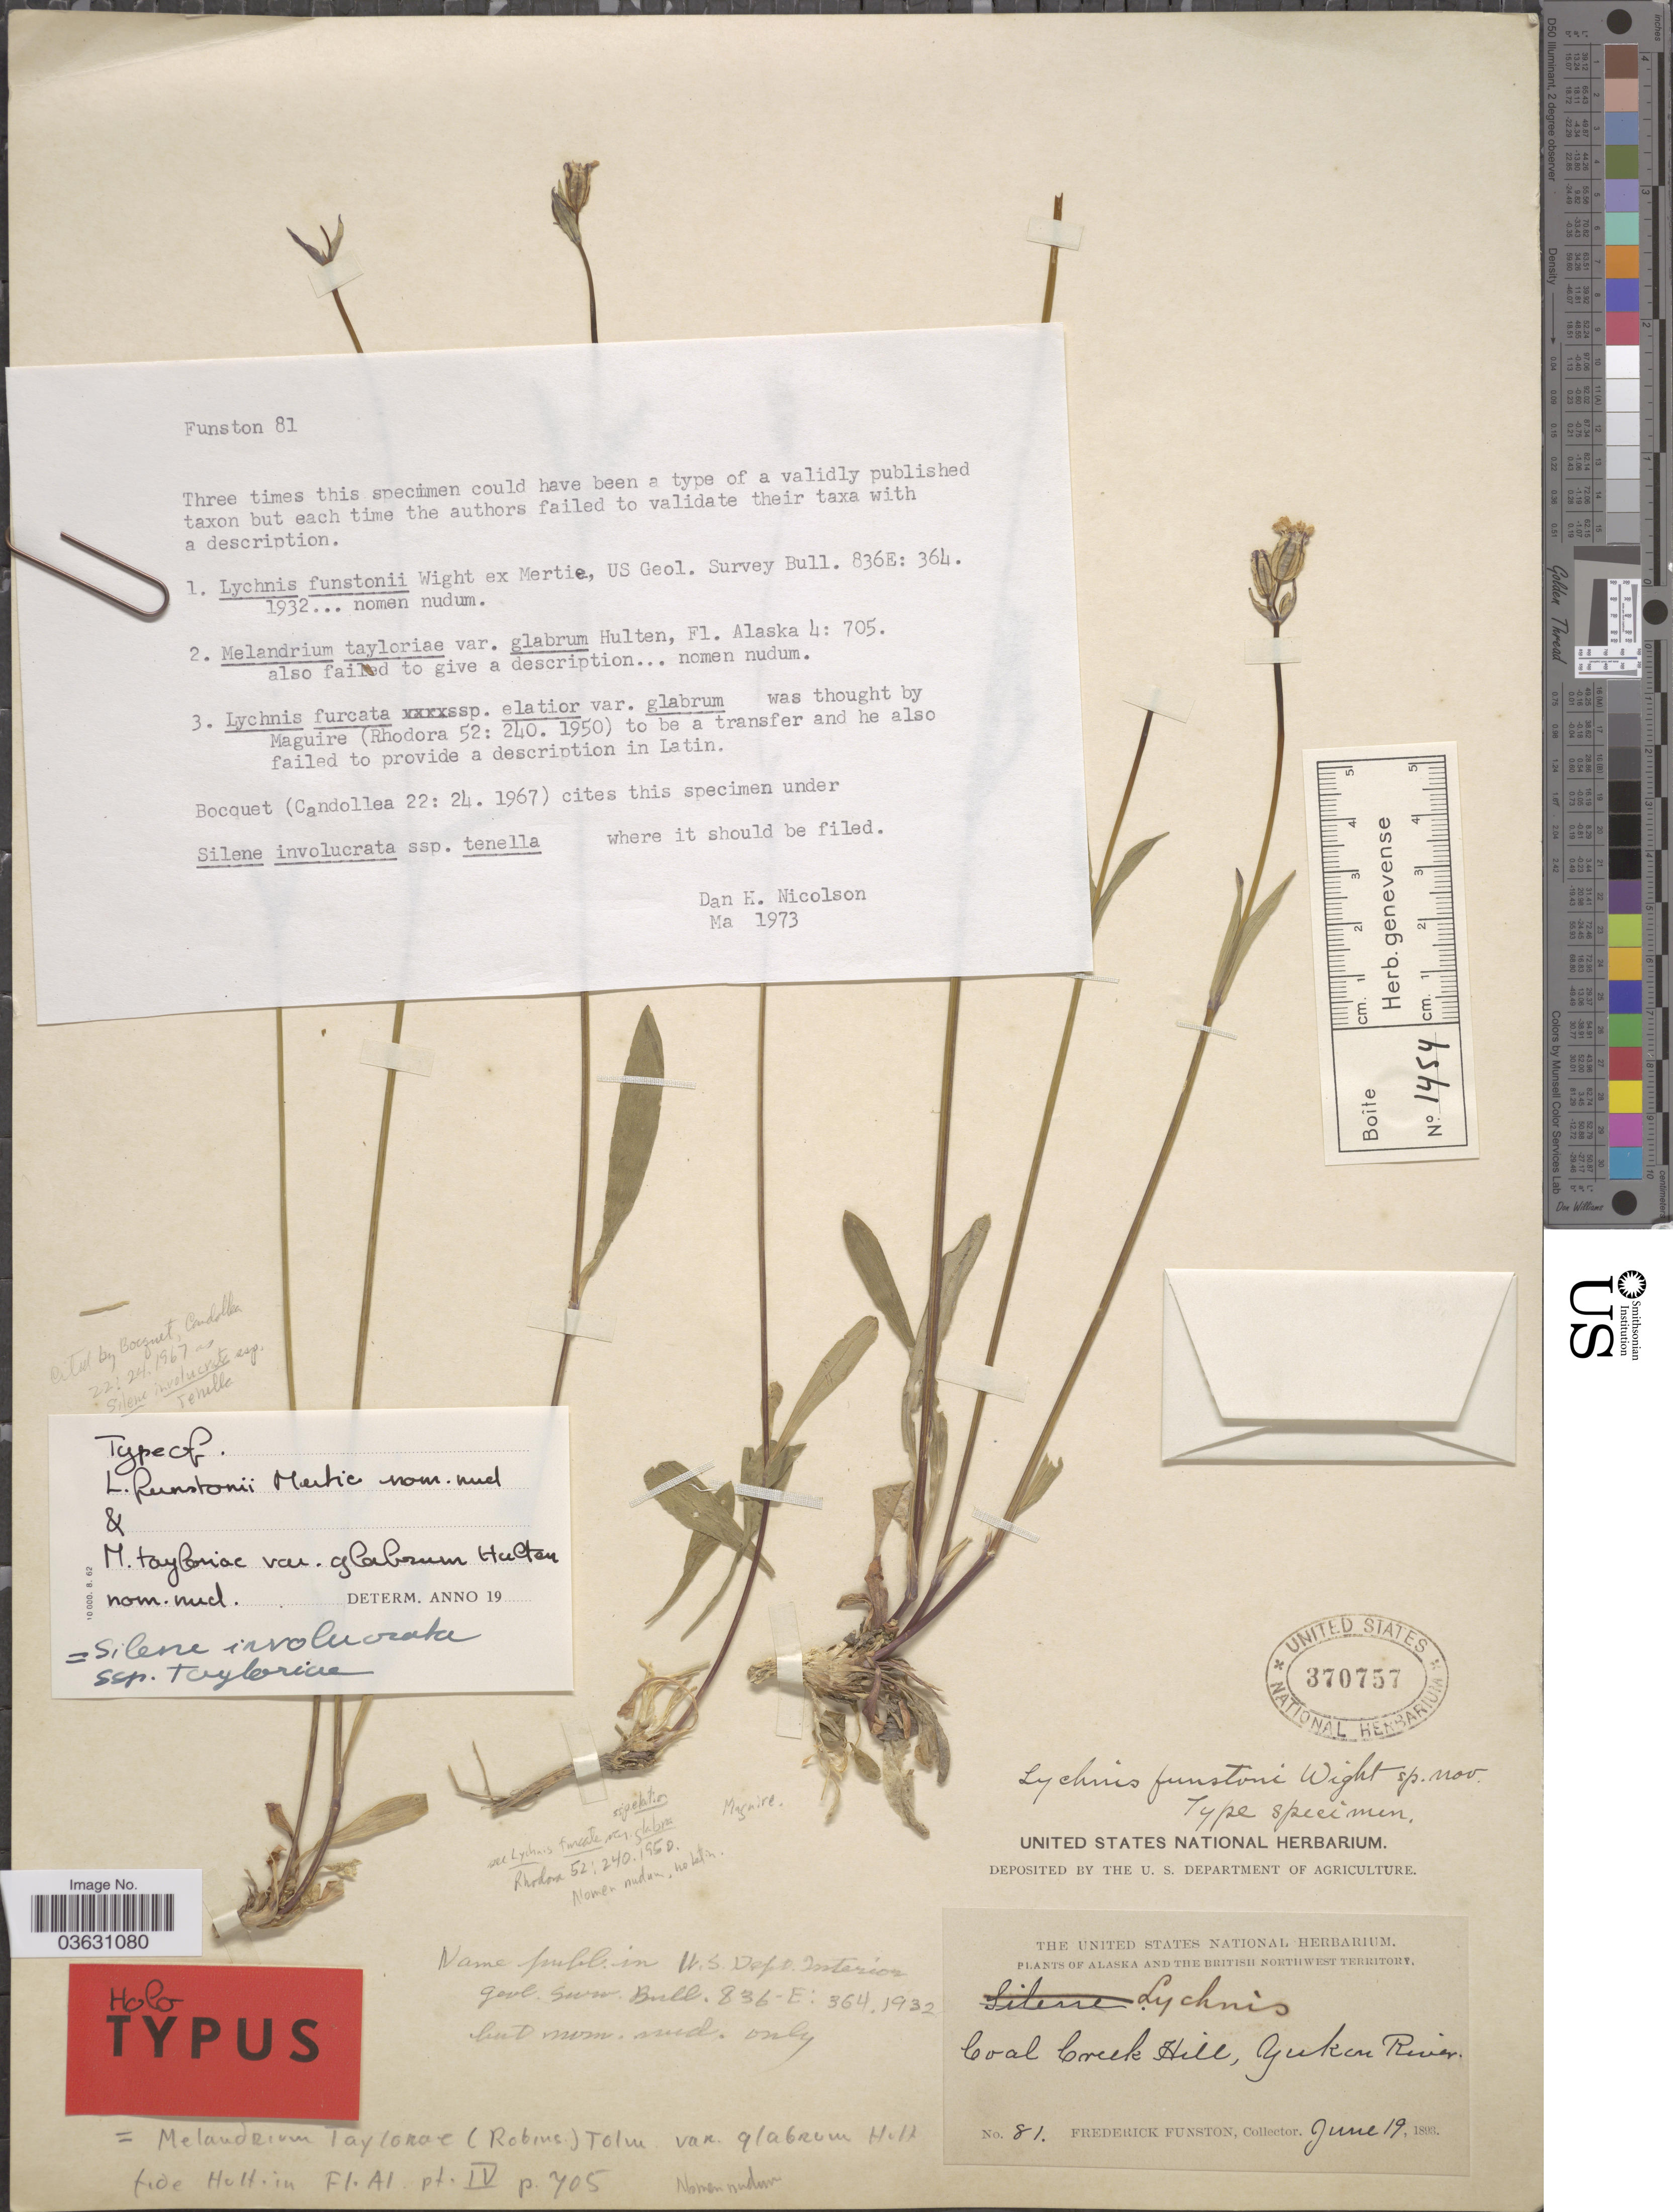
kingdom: Plantae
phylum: Tracheophyta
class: Magnoliopsida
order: Caryophyllales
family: Caryophyllaceae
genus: Silene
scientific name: Silene involucrata subsp. tenella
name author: (Tolm.) Bocquet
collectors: F. Funston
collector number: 81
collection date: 1893-06-19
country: Canada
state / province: Yukon Territory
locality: Coal Creek Hill, Yukon River.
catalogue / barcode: US 370757